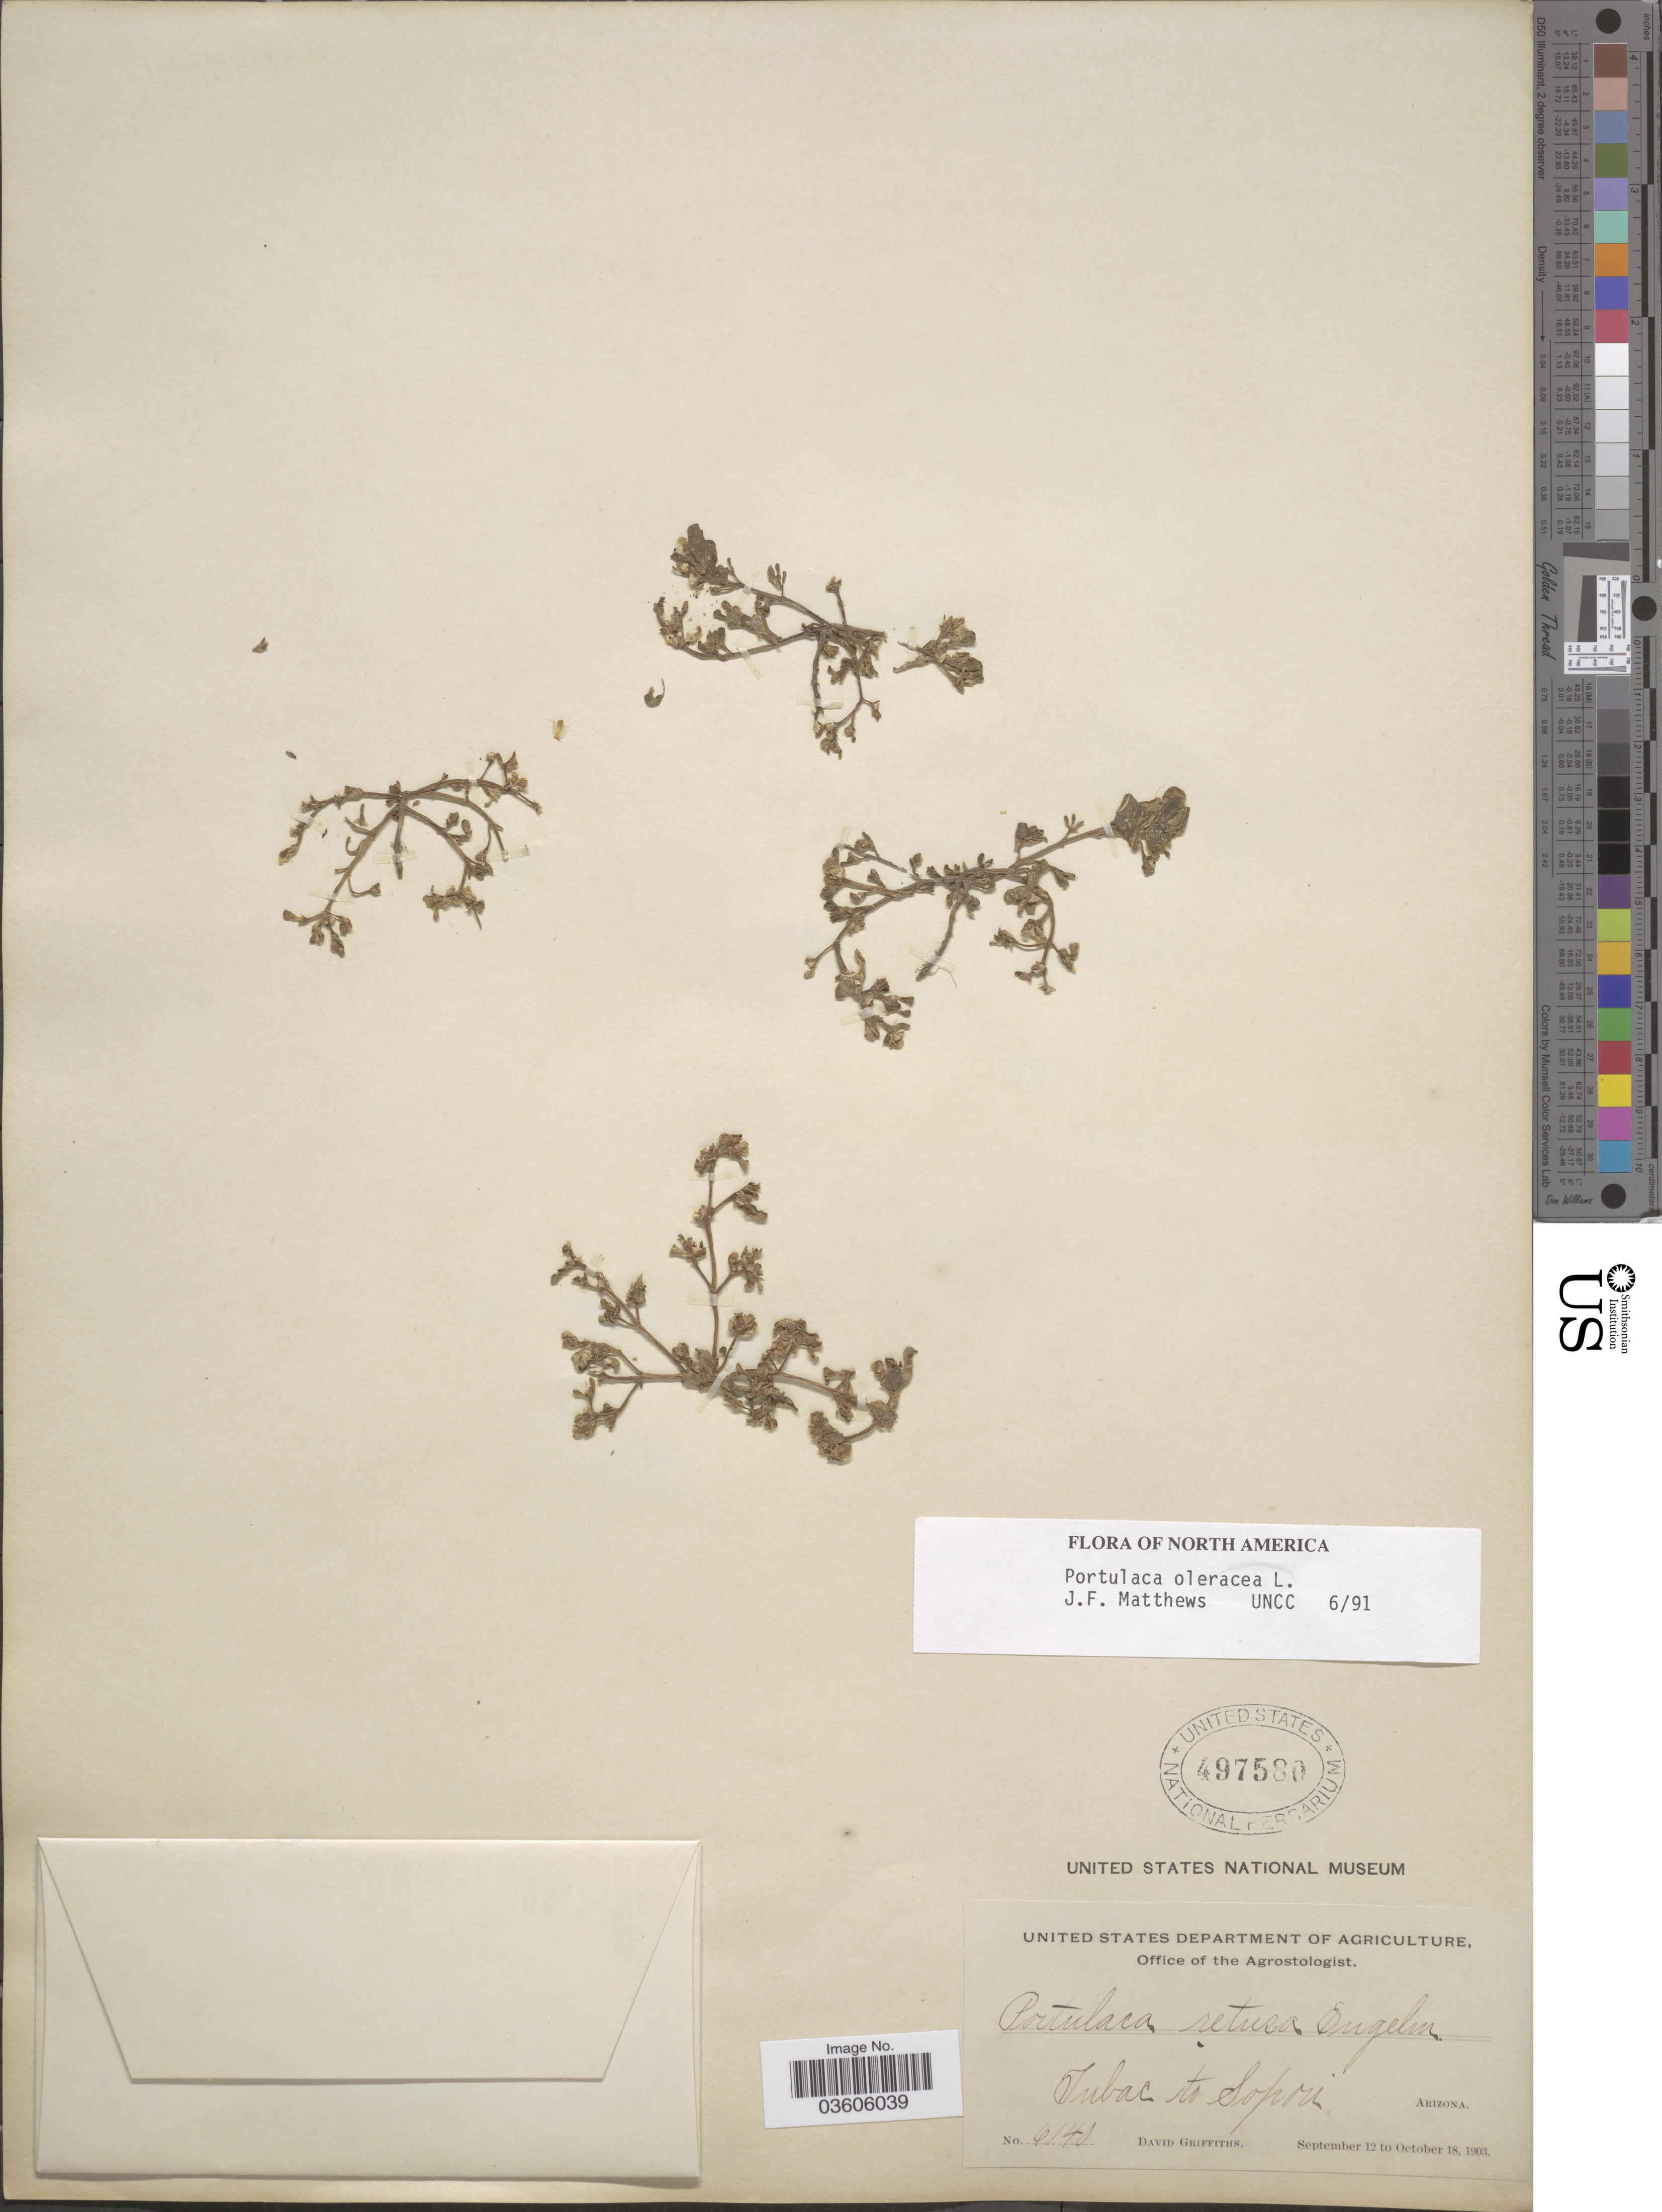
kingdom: Plantae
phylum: Tracheophyta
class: Magnoliopsida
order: Caryophyllales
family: Portulacaceae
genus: Portulaca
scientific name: Portulaca oleracea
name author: L.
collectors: D. Griffiths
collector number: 6140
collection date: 1903-09-12/1903-10-18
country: United States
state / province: Arizona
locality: Tubac to Sopori.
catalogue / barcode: US 497580